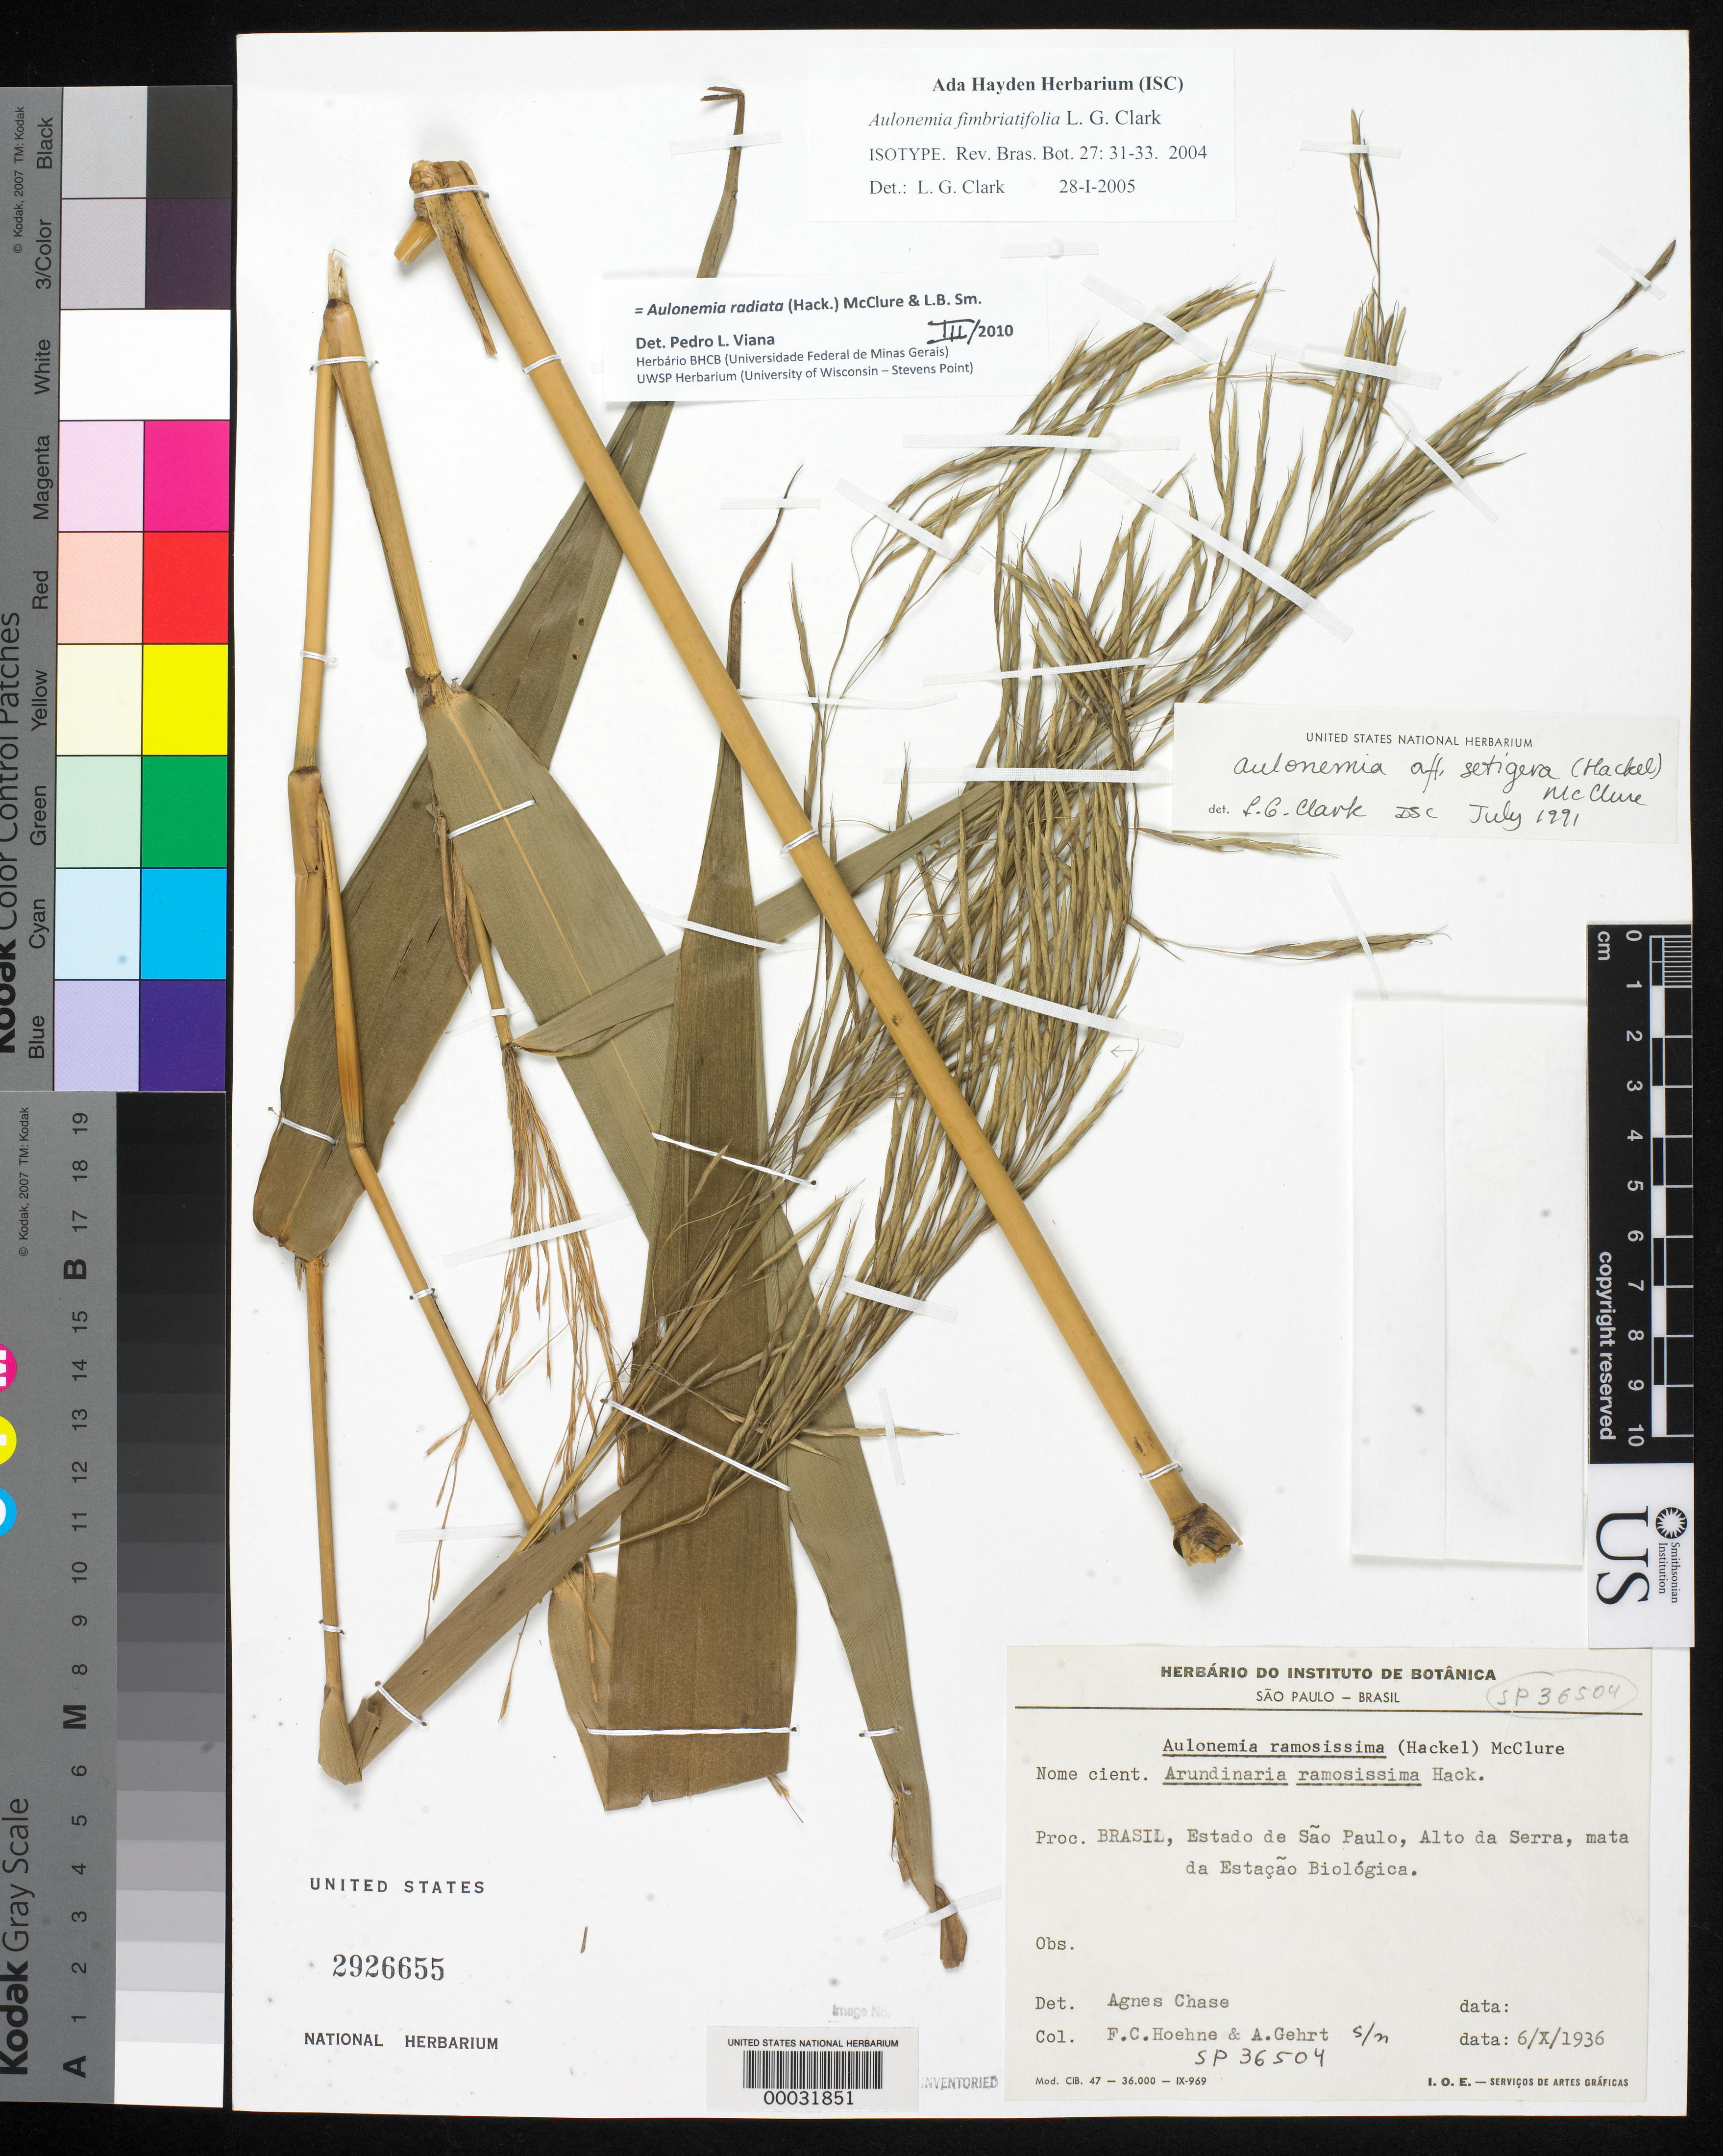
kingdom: Plantae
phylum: Tracheophyta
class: Liliopsida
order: Poales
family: Poaceae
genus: Aulonemia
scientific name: Aulonemia fimbriatifolia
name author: L.G. Clark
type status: Isotype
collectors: F. C. Hoehne & A. Gehrt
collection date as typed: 06 Oct 1936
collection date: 1936-10-06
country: Brazil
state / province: São Paulo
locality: Brasil, Estado de São Paulo, Alto da Serra, mata da Estação Biológica.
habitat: Mata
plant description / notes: Holotype at SP.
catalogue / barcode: US 2926655